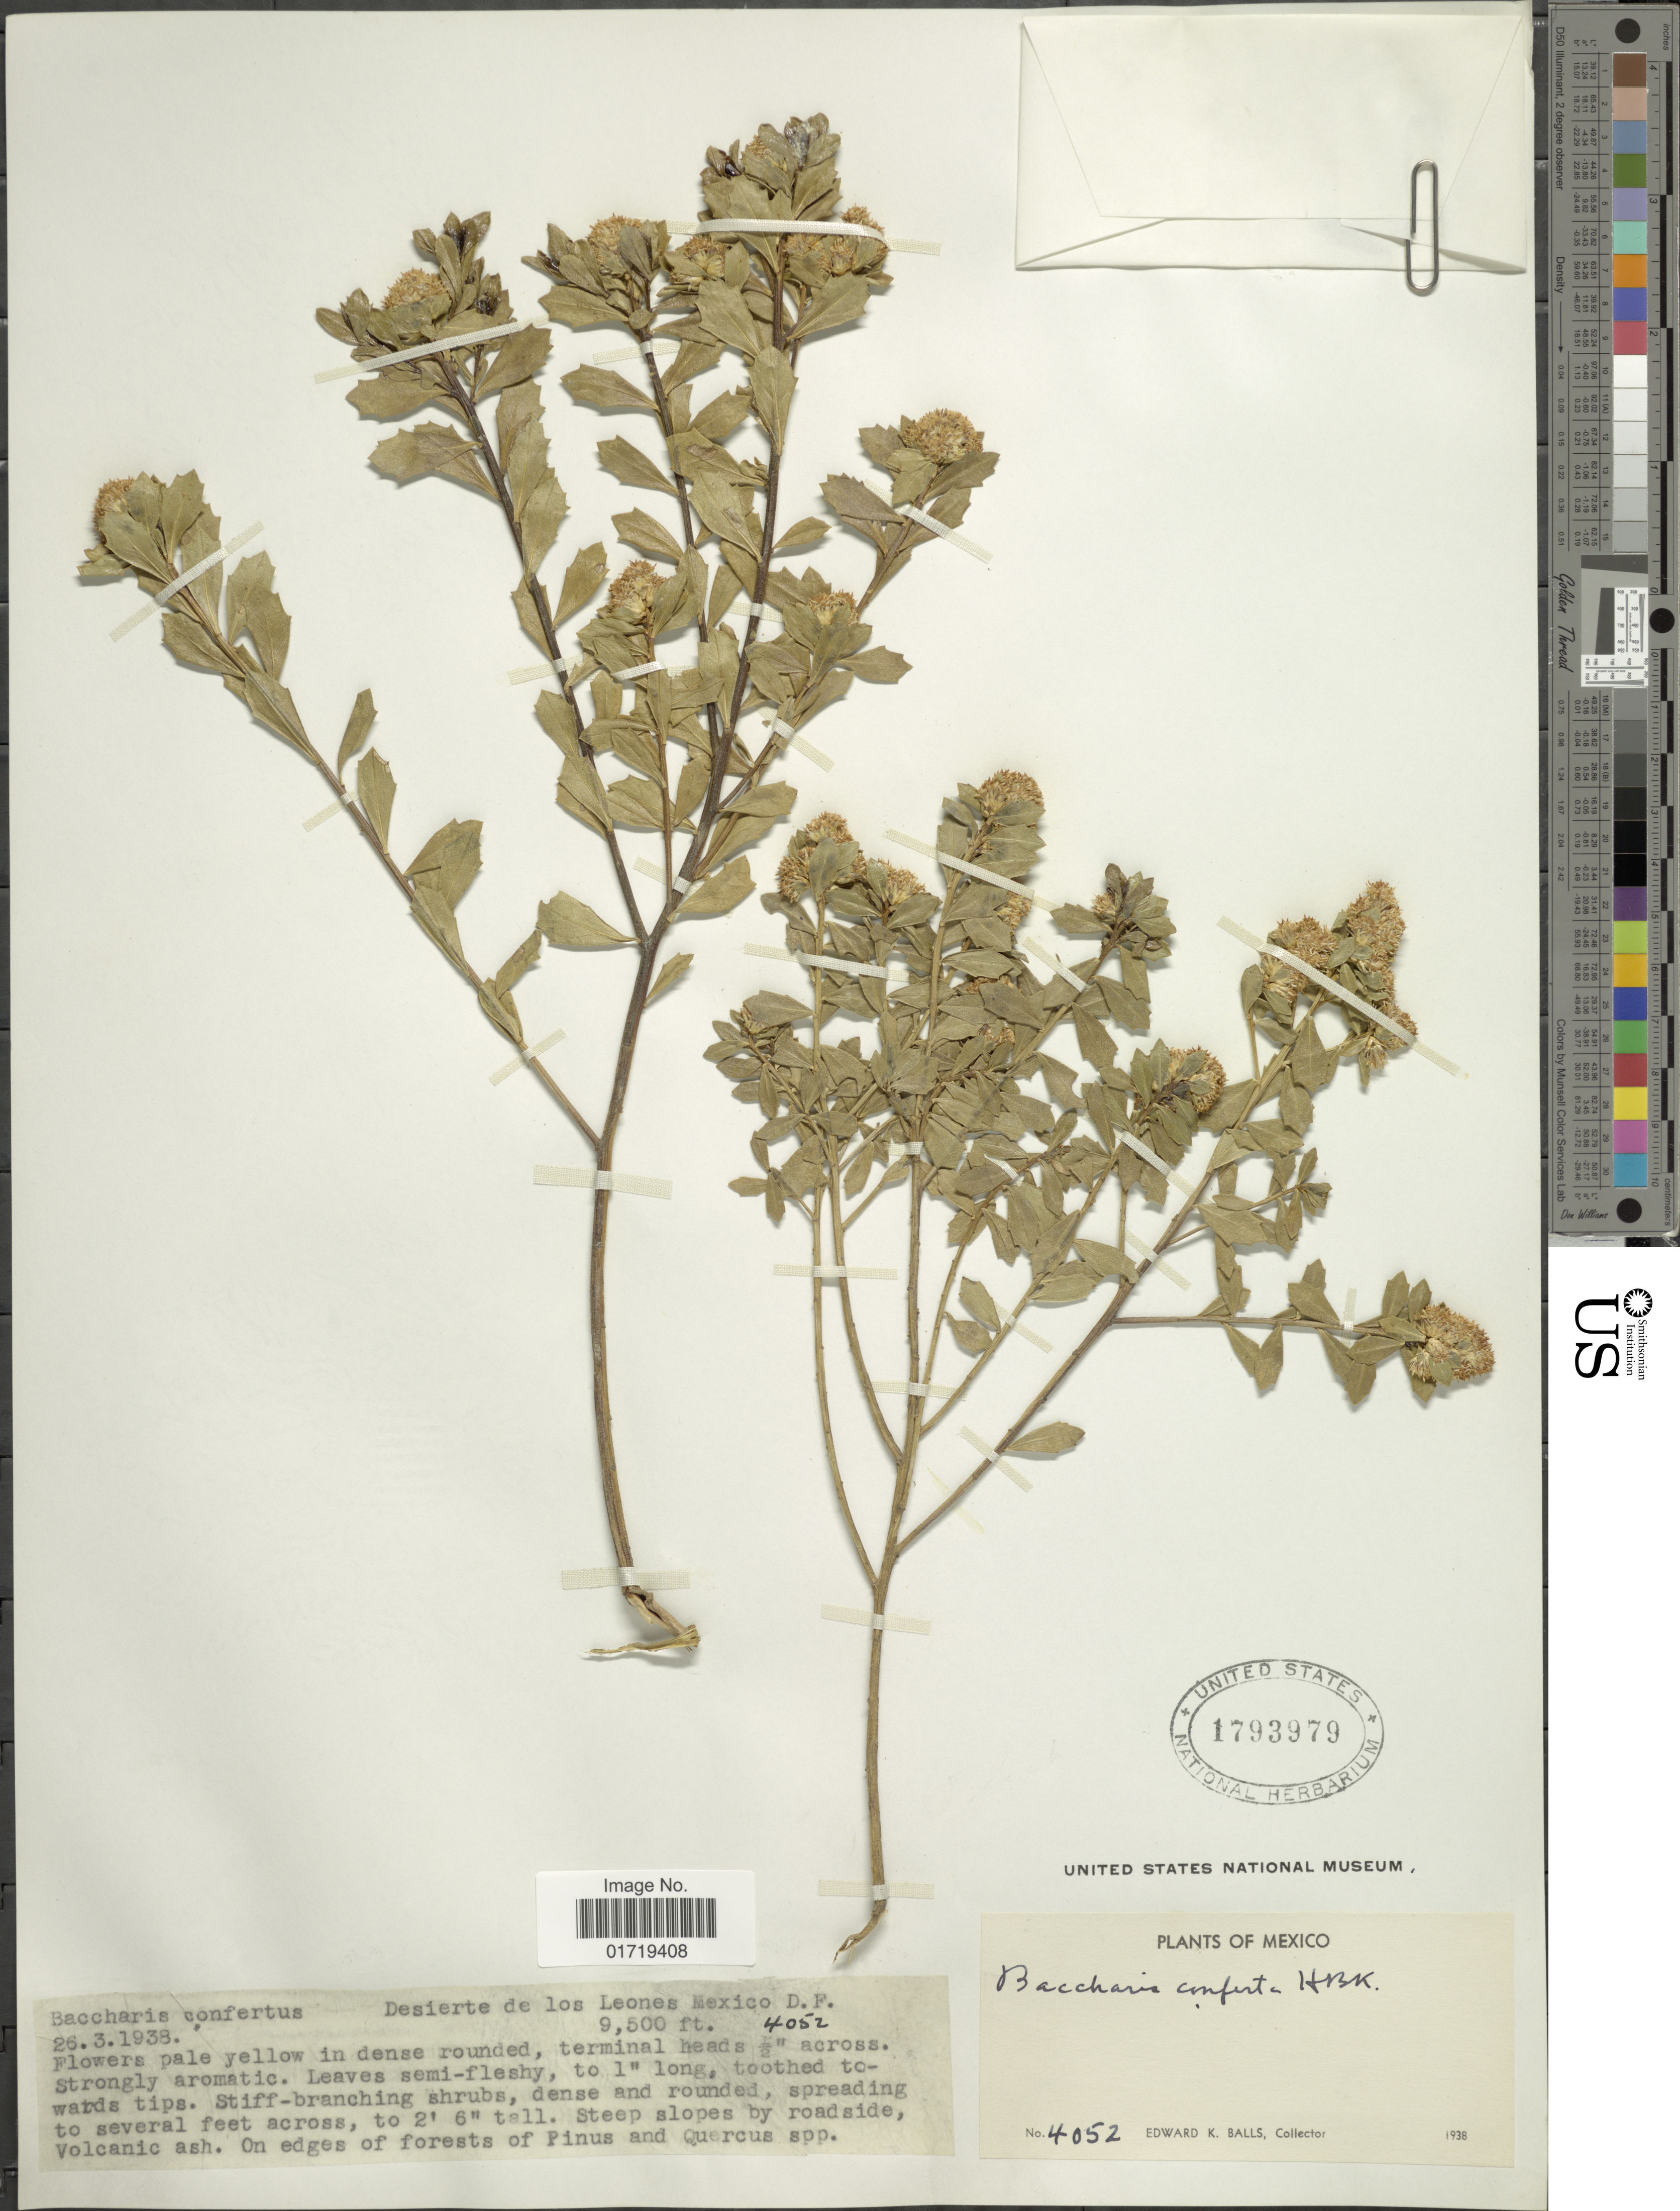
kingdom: Plantae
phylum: Tracheophyta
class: Magnoliopsida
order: Asterales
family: Asteraceae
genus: Baccharis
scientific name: Baccharis conferta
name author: Kunth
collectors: E. K. Balls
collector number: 4052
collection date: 1938-03-26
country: Mexico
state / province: Distrito Federal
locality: Desierte de los Leonoes Mexico, D. F.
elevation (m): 2896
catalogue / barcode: US 1793979